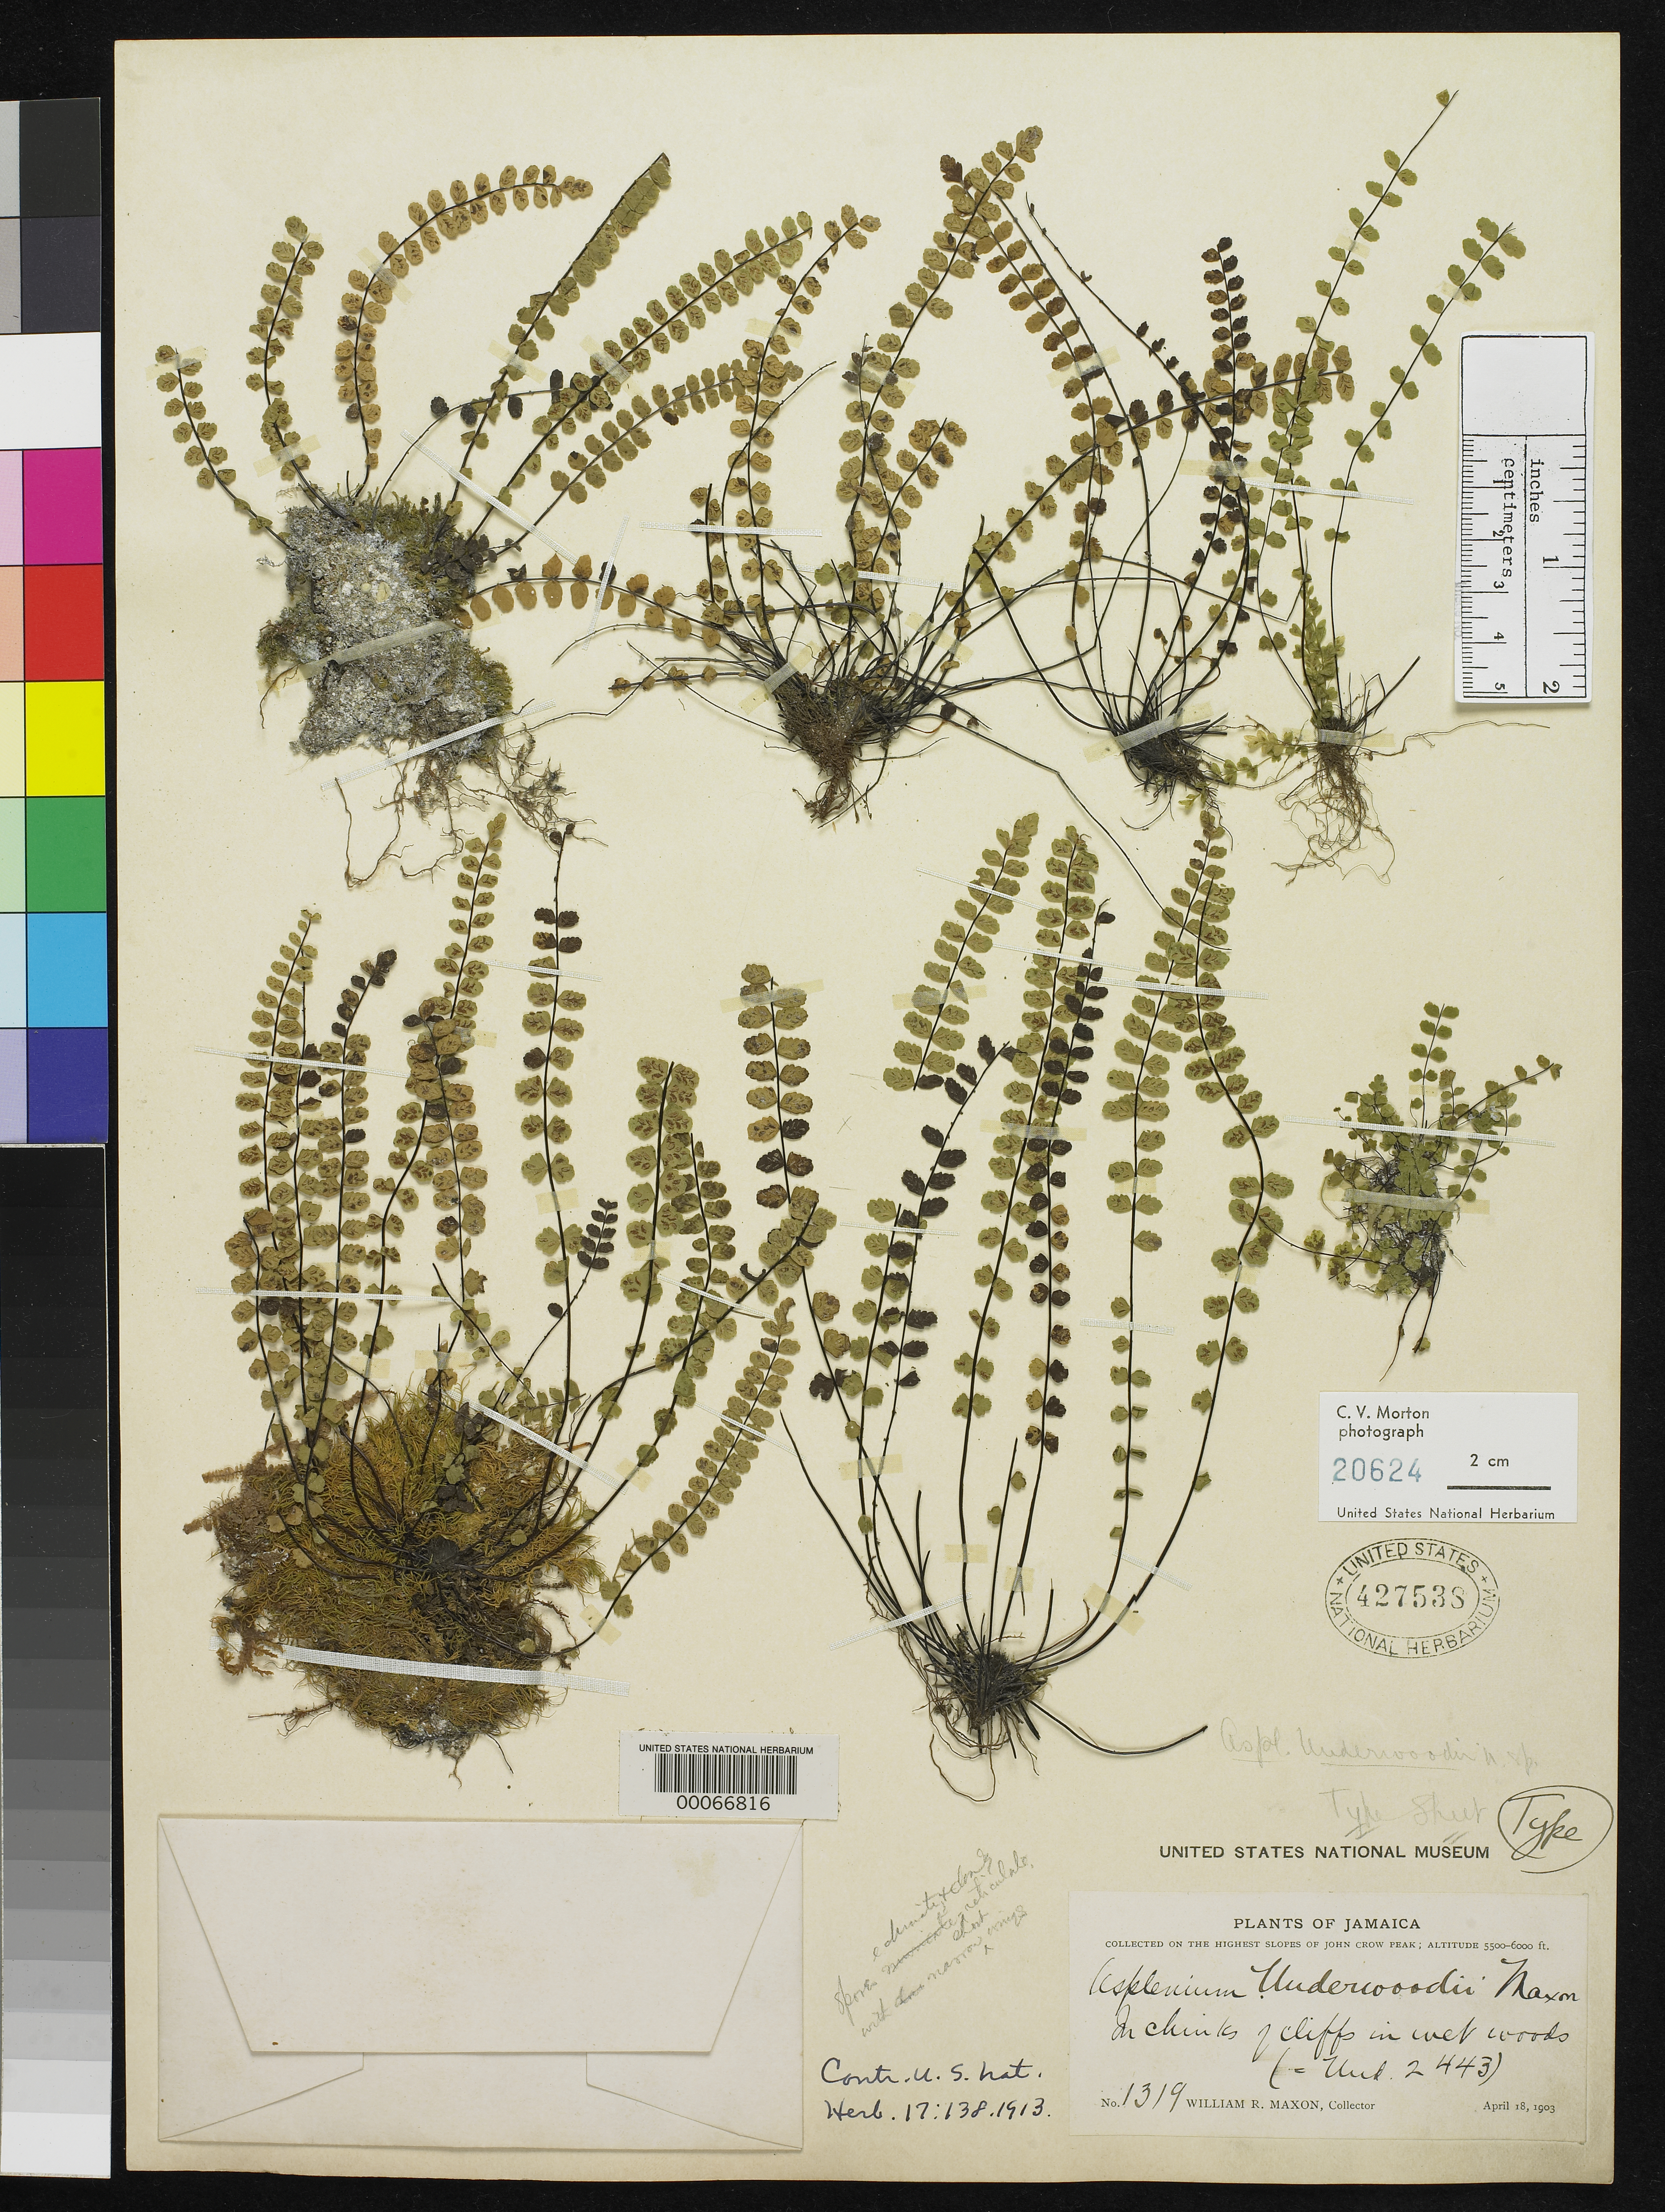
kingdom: Plantae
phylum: Tracheophyta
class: Polypodiopsida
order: Polypodiales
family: Aspleniaceae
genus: Asplenium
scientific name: Asplenium underwoodii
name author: Maxon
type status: Holotype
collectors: W. R. Maxon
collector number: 1319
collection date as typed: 18 Apr 1903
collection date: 1903-04-18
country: Jamaica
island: Greater Antilles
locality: Highest slopes of John Crow Peak.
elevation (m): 1676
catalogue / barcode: US 427538